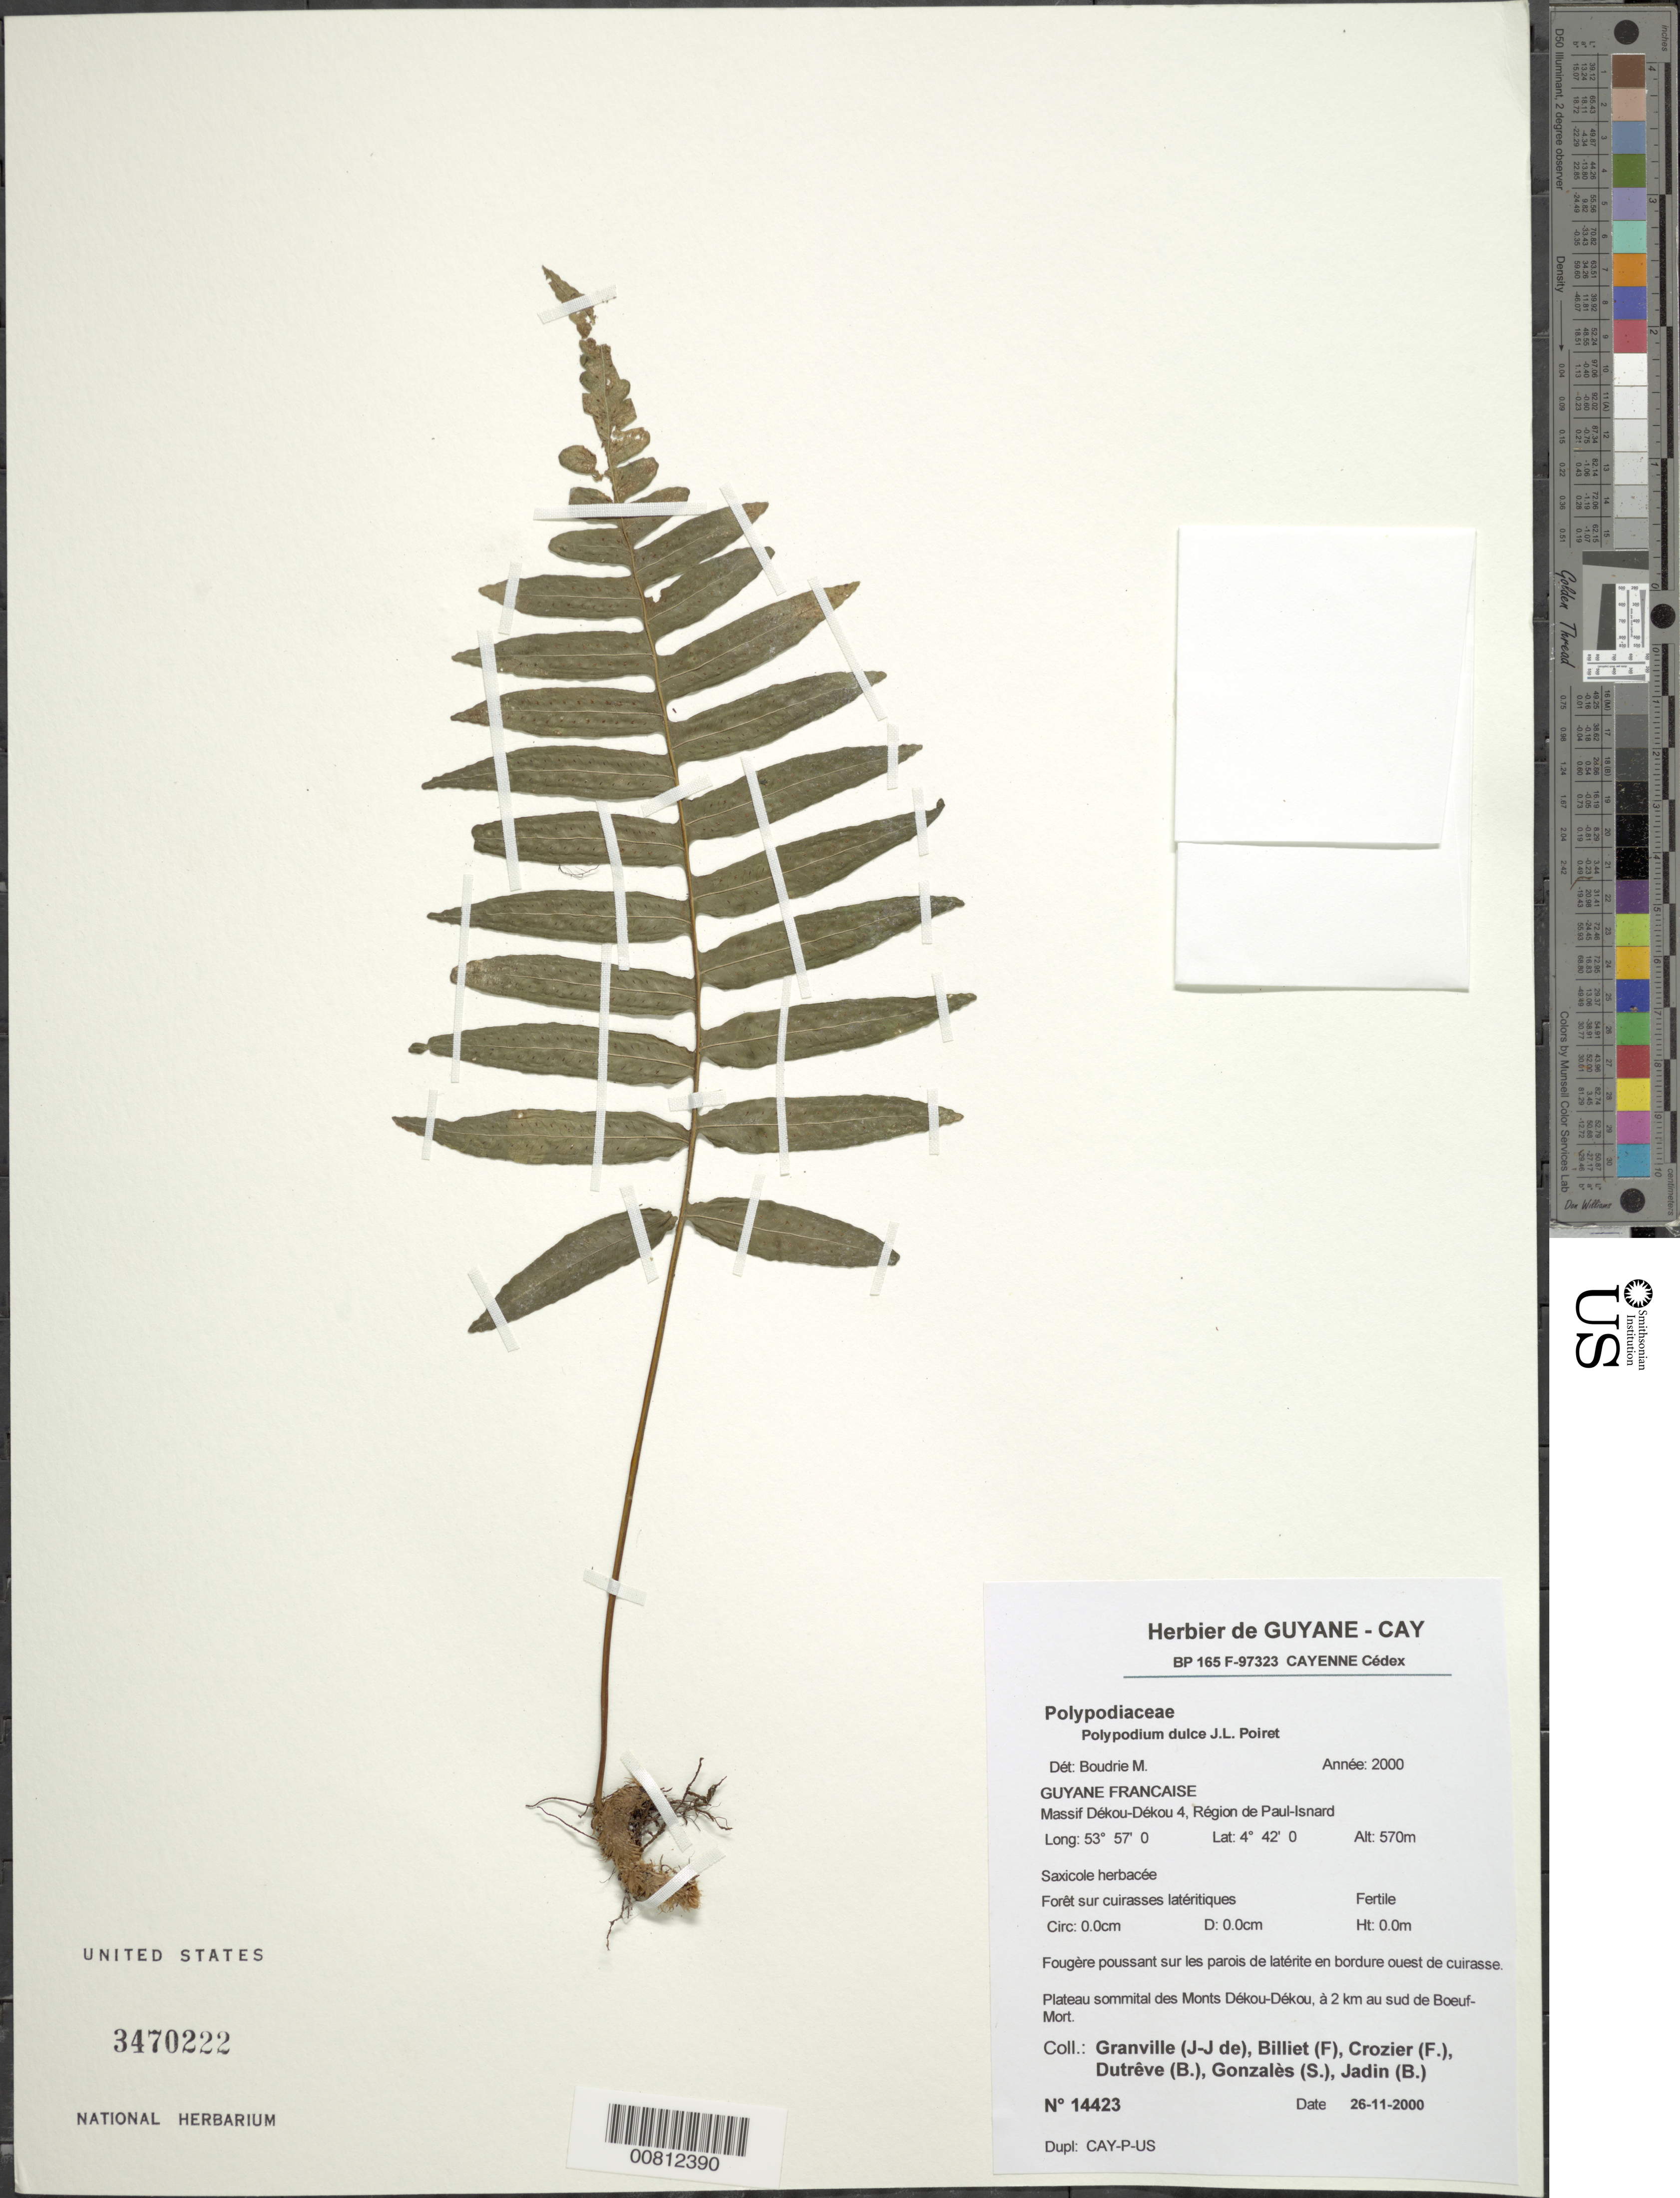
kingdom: Plantae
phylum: Tracheophyta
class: Polypodiopsida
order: Polypodiales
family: Polypodiaceae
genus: Polypodium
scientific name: Polypodium dulce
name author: Poir.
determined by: Boudrie, M.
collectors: J.-J. de Granville, F. Billiet, F. Crozier, B. Dutrêve, S. Gonzales & B. Jadin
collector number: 14423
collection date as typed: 26-Nov-00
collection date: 2000-11-26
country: French Guiana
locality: Massif Dékou-Dékou 4, région de Paul-Isnard; plateau sommital des Monts Dékou-Dékou, à 2 km au sud de Boeuf-Mort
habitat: Forêt sur cuirasses latéritiques; fougere poussant sure les parois de laterite en bordure ouest de cuirasse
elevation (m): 570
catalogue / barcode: US 3470222